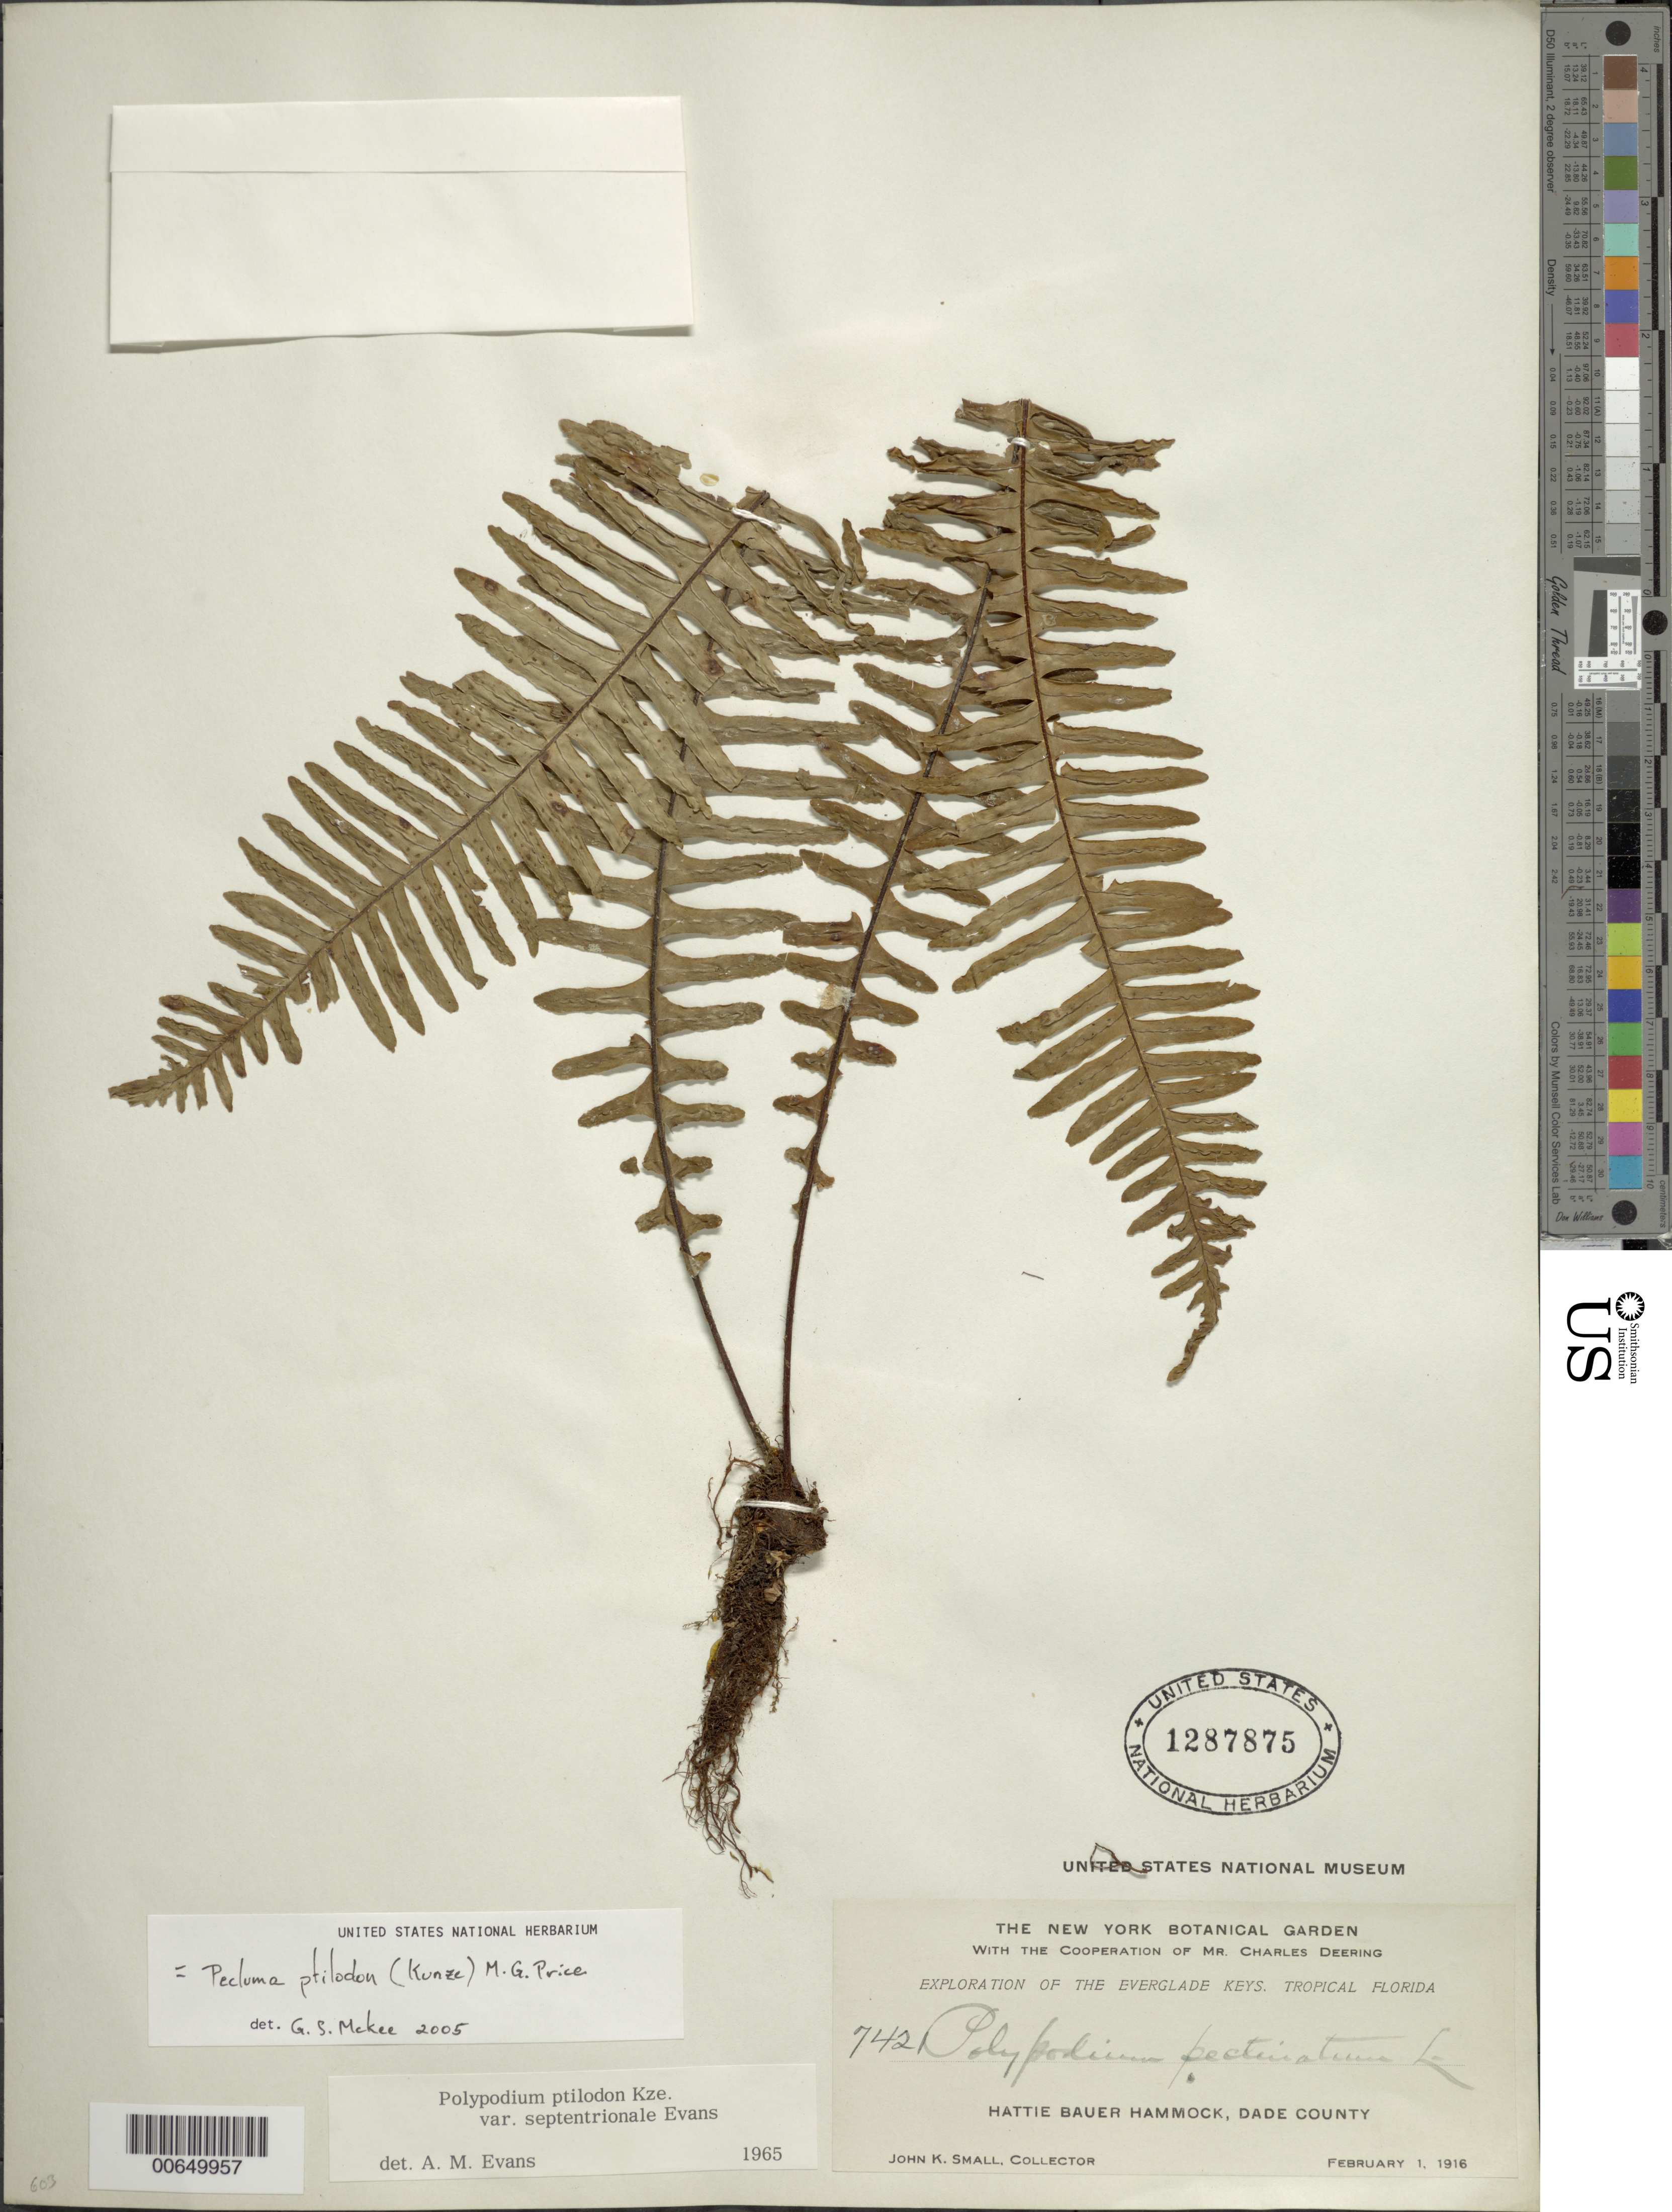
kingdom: Plantae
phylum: Tracheophyta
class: Polypodiopsida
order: Polypodiales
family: Polypodiaceae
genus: Pecluma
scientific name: Pecluma ptilodos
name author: (Kunze) Price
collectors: J. K. Small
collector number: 7421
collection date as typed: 01 Feb 1916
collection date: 1916-02-01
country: United States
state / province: Florida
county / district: Dade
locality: Hattie Bauer Hammock.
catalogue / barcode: US 1287875